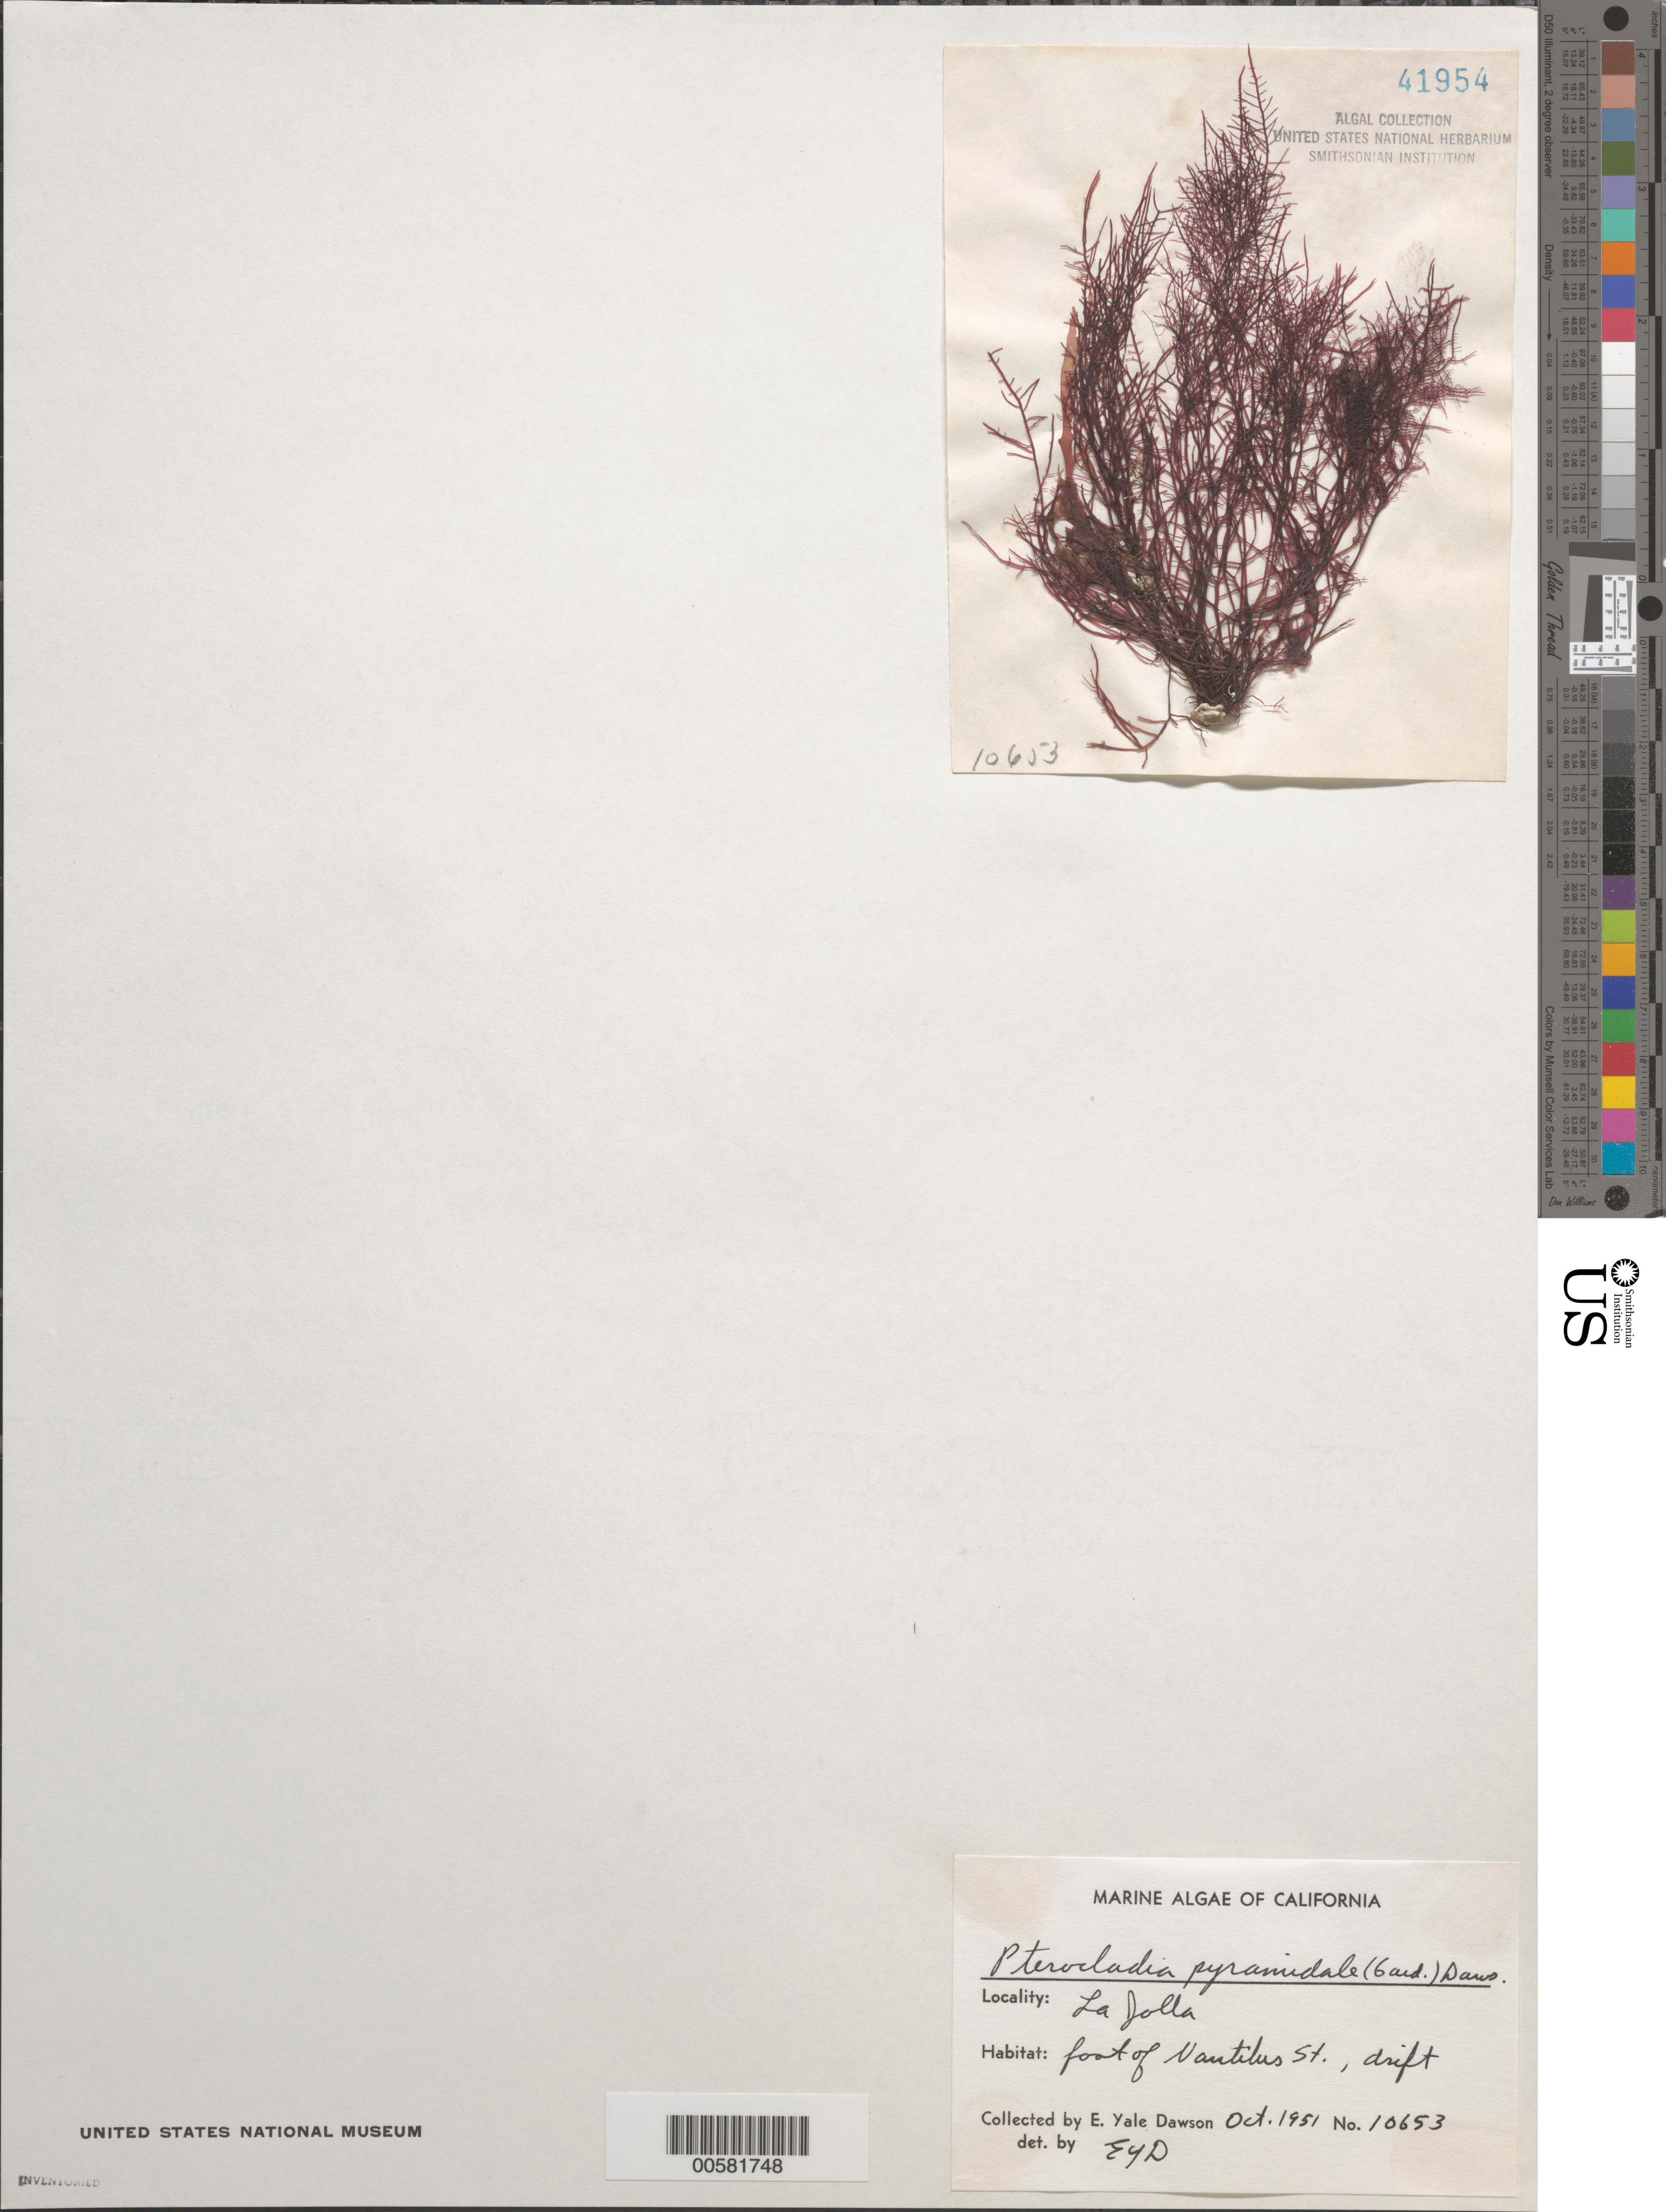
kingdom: Plantae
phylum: Rhodophyta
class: Florideophyceae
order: Gelidiales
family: Pterocladiaceae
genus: Pterocladiella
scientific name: Pterocladiella capillacea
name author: (S.G. Gmel.) Santelices & Hommers.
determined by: Algae name updating Project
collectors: E. Y. Dawson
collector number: EYD 10653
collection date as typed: Oct 1951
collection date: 1951-10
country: United States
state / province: California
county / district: San Diego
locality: La Jolla, foot of Nautilus Street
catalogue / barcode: US 41954